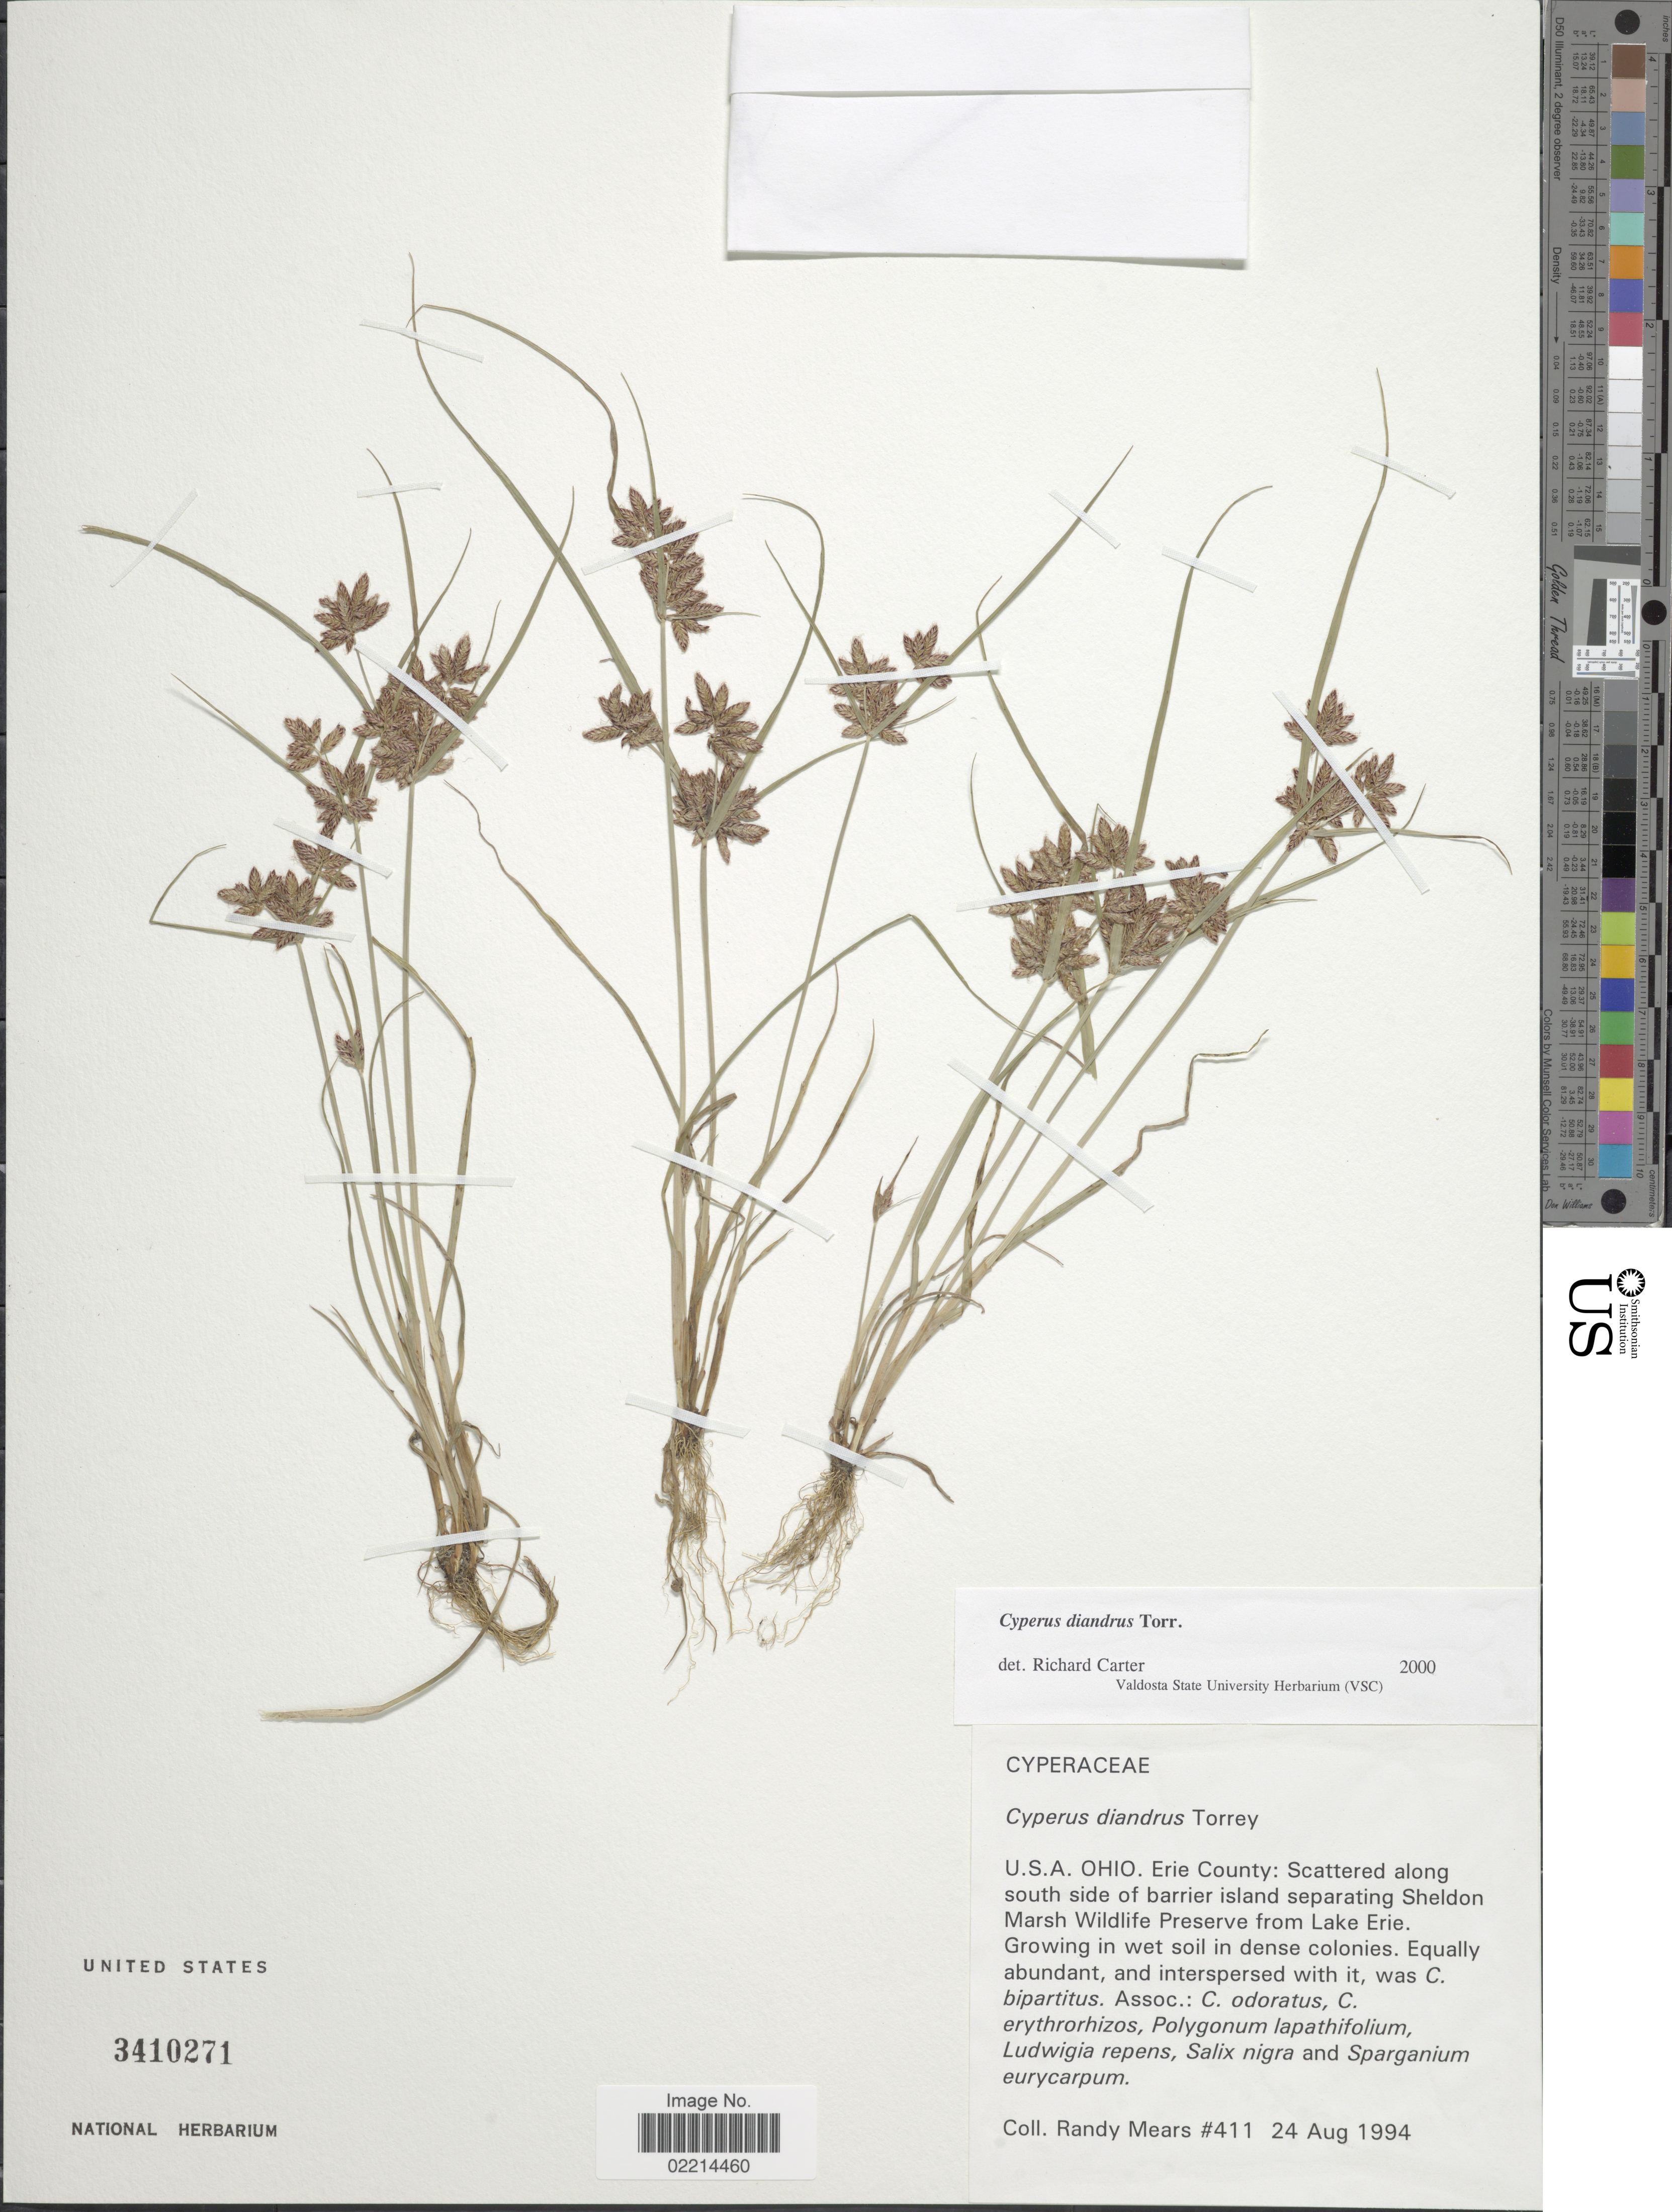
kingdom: Plantae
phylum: Tracheophyta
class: Liliopsida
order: Poales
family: Cyperaceae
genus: Cyperus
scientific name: Cyperus diandrus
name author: Torr.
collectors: R. Mears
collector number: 411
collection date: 1994-08-24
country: United States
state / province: Ohio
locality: Erie County: scattered along south side of barrier island separating Sheldon Marsh Wildlife Preserve from Lake Erie.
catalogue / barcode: US 3410271